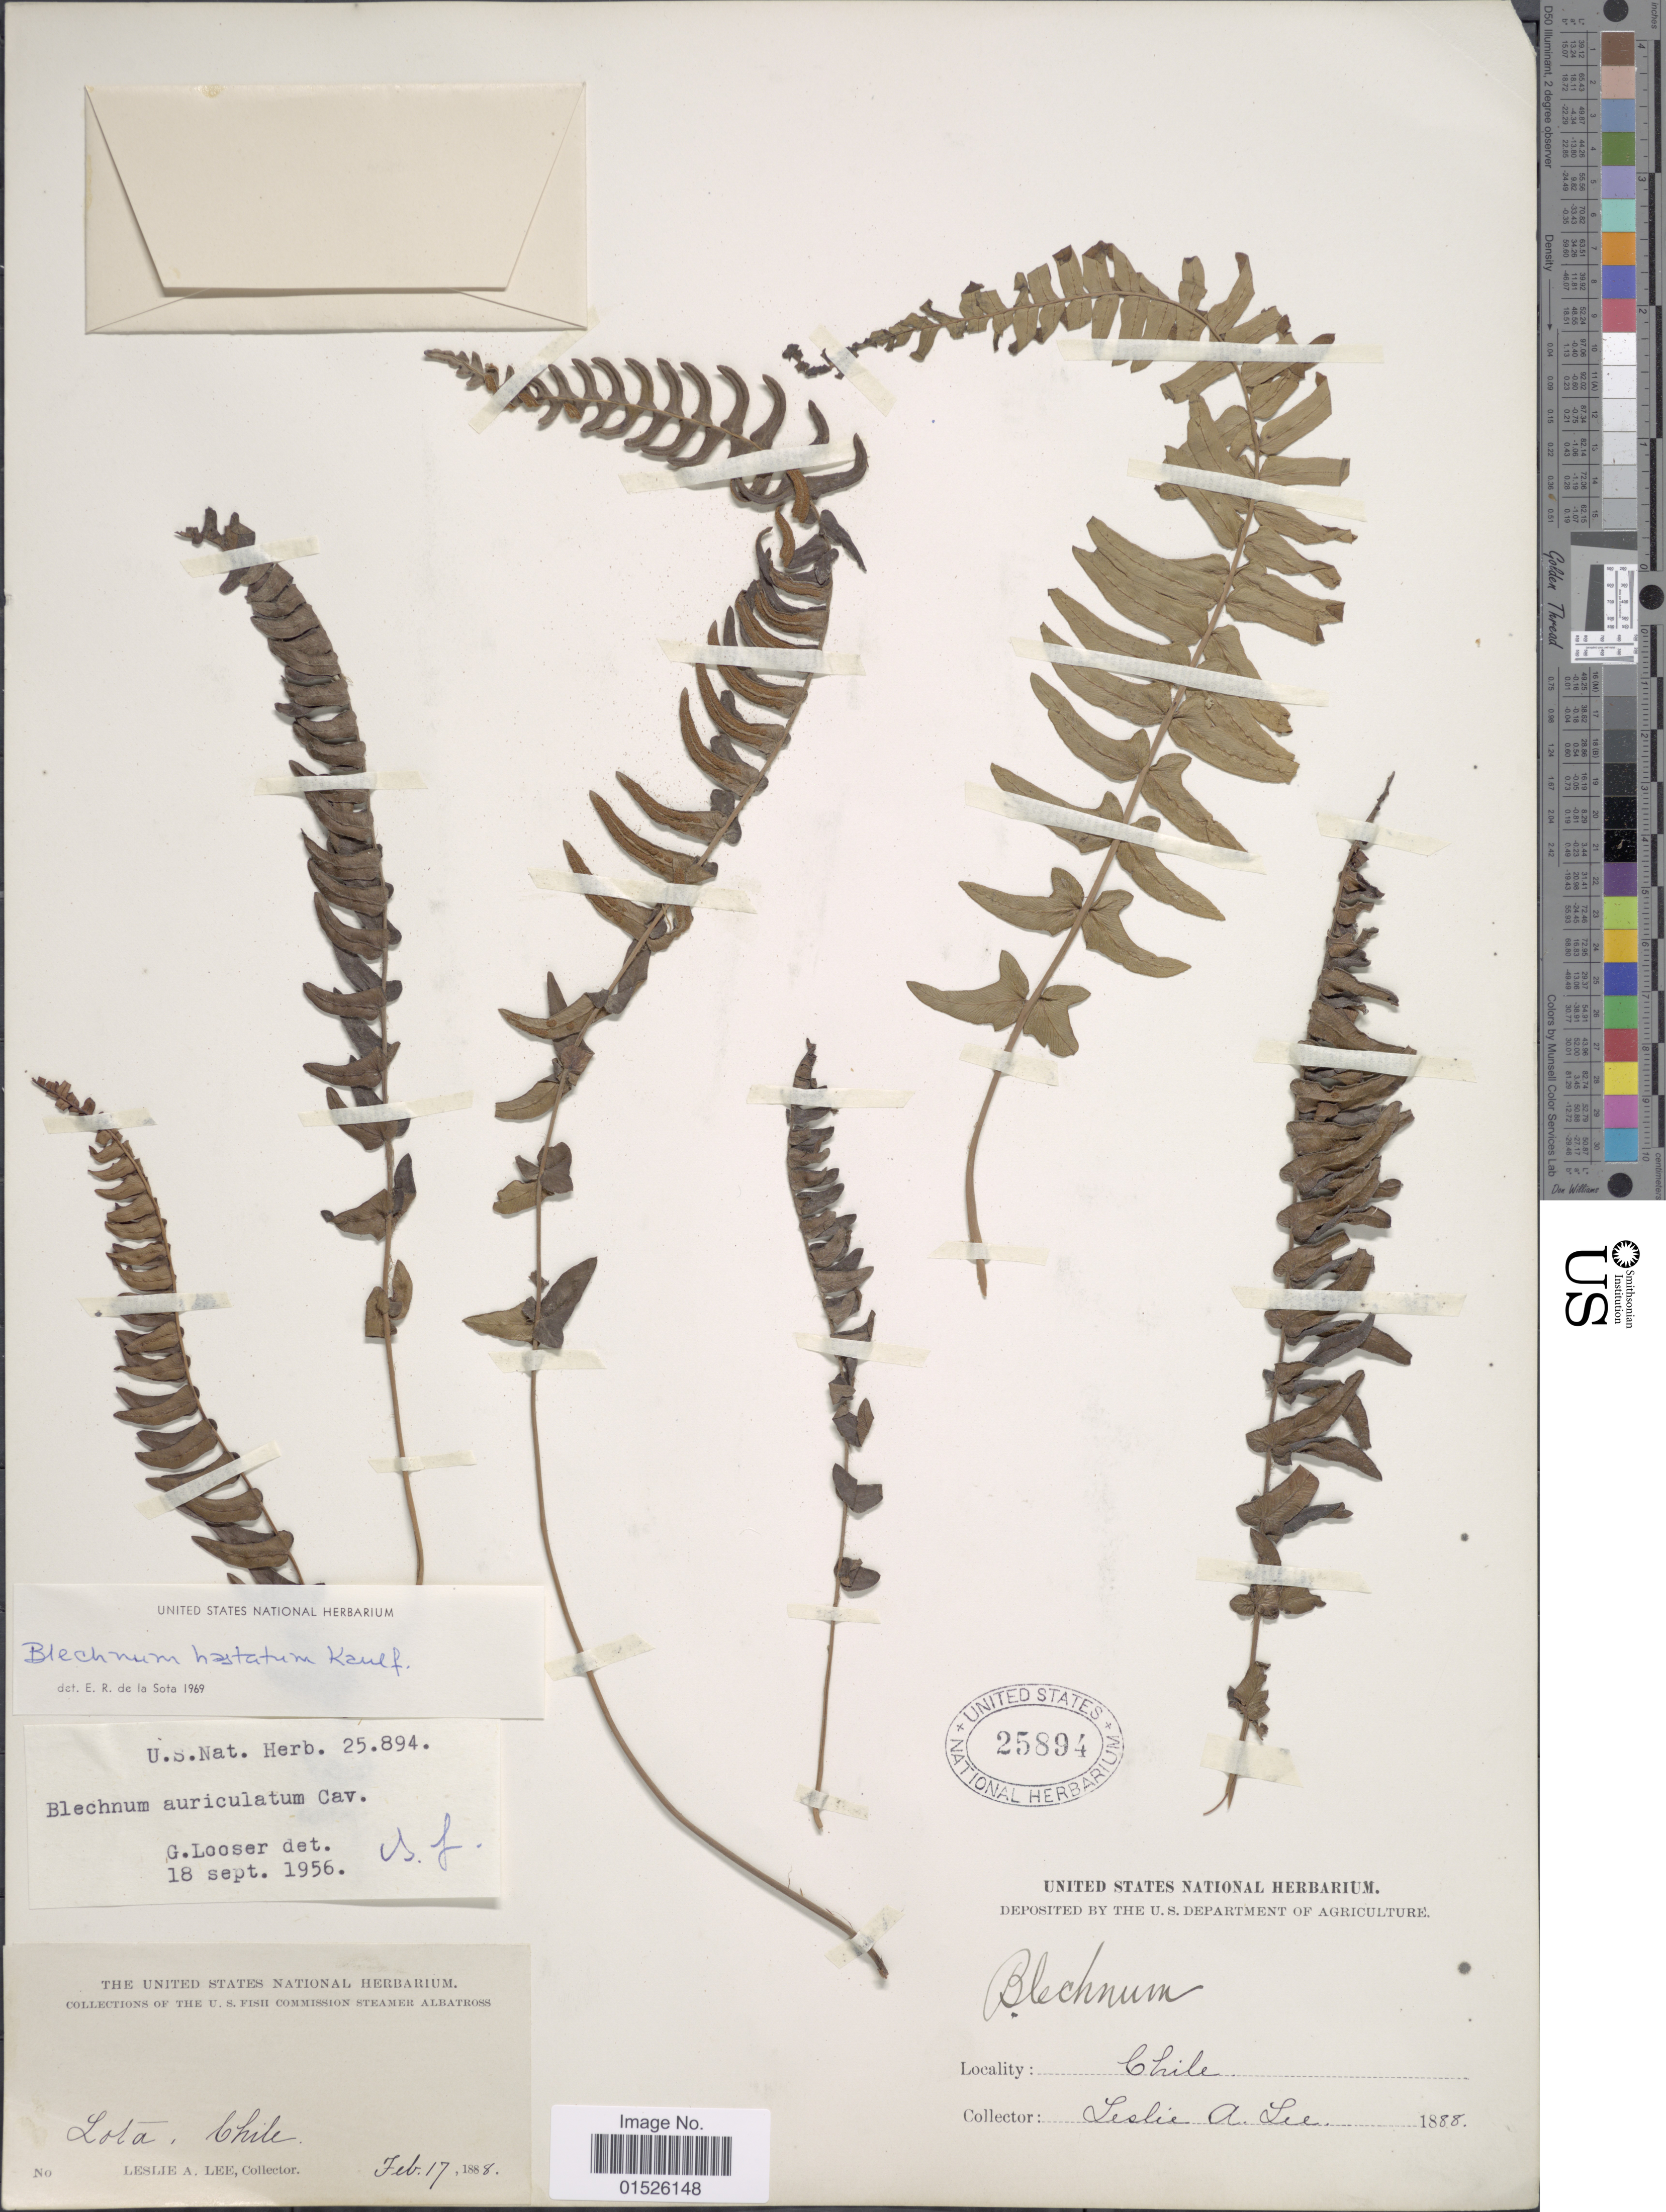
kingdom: Plantae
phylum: Tracheophyta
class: Polypodiopsida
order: Polypodiales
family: Blechnaceae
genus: Blechnum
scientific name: Blechnum hastatum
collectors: L. Lee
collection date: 1888-02-17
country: Chile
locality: Lota, Chile.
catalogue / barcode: US 25894